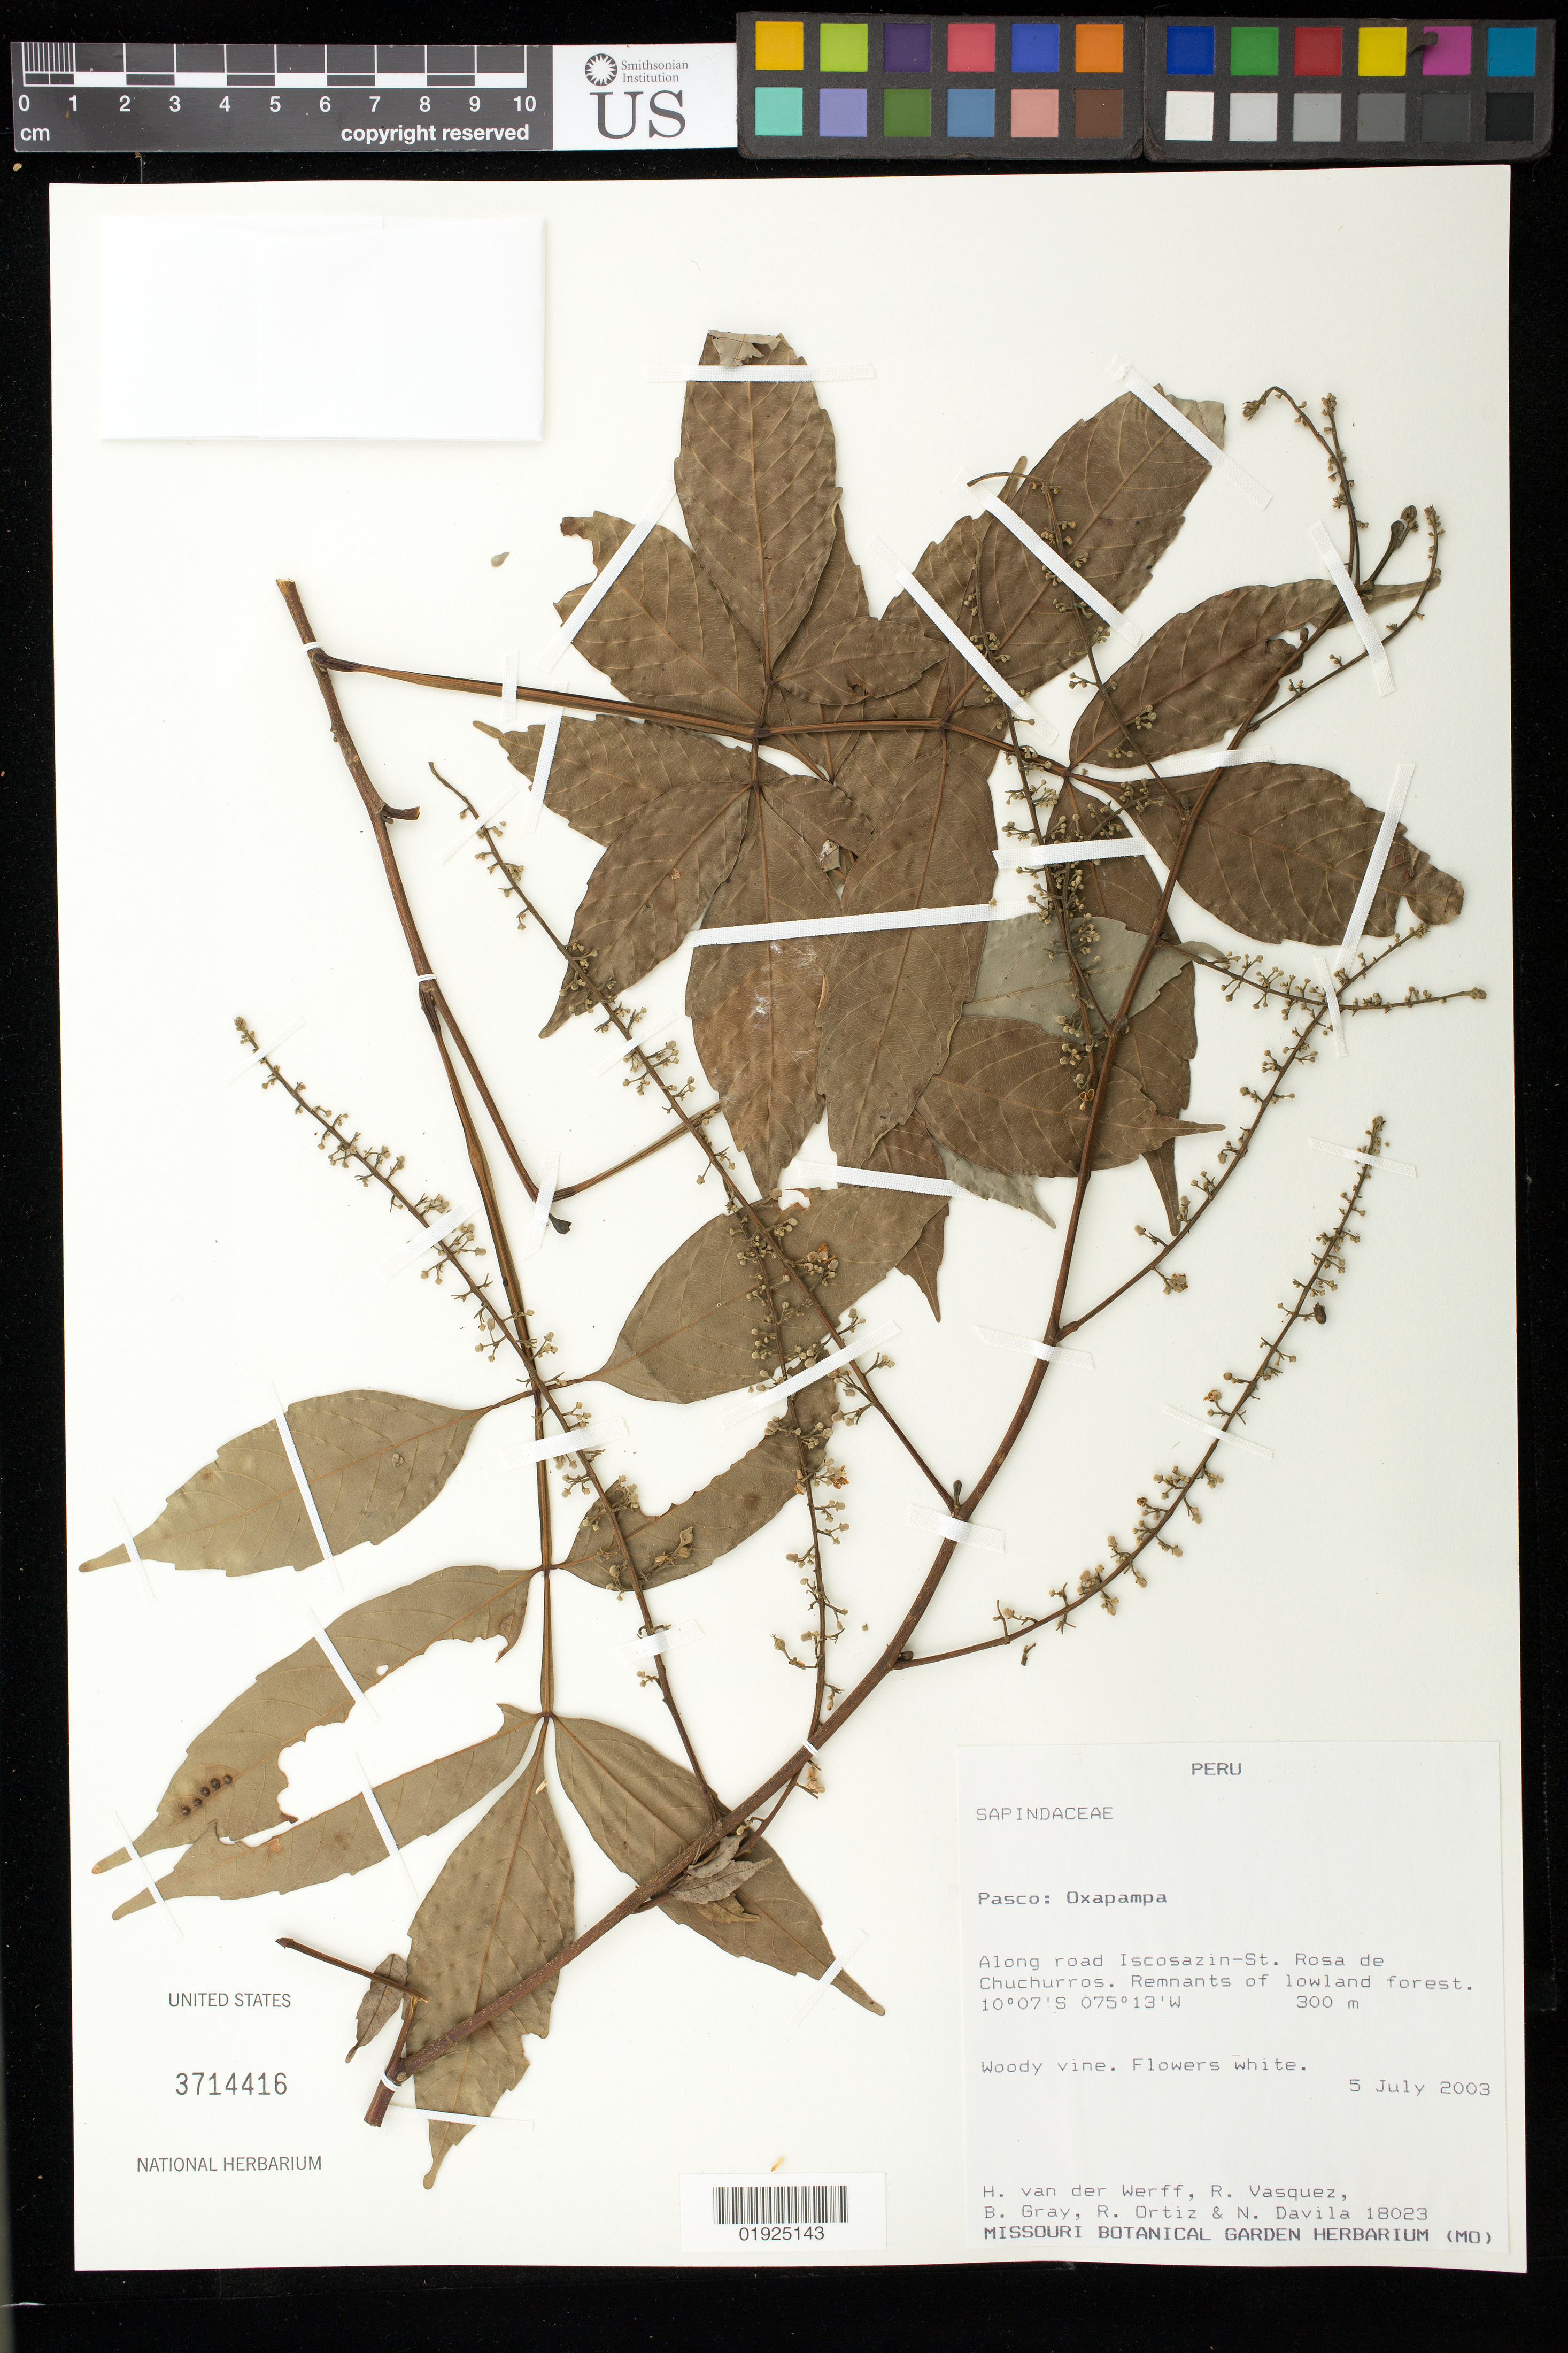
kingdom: Plantae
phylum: Tracheophyta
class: Magnoliopsida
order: Sapindales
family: Sapindaceae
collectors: H. van der Werff, R. Vásquez M., B. Gray, R. Ortíz & N. Davila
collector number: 18023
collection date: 2003-07-05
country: Peru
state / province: Pasco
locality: Oxapampa. Along road Iscosazin-St. rosa de Chuchurros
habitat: Remnants of lowland forest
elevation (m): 300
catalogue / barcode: US 3714416